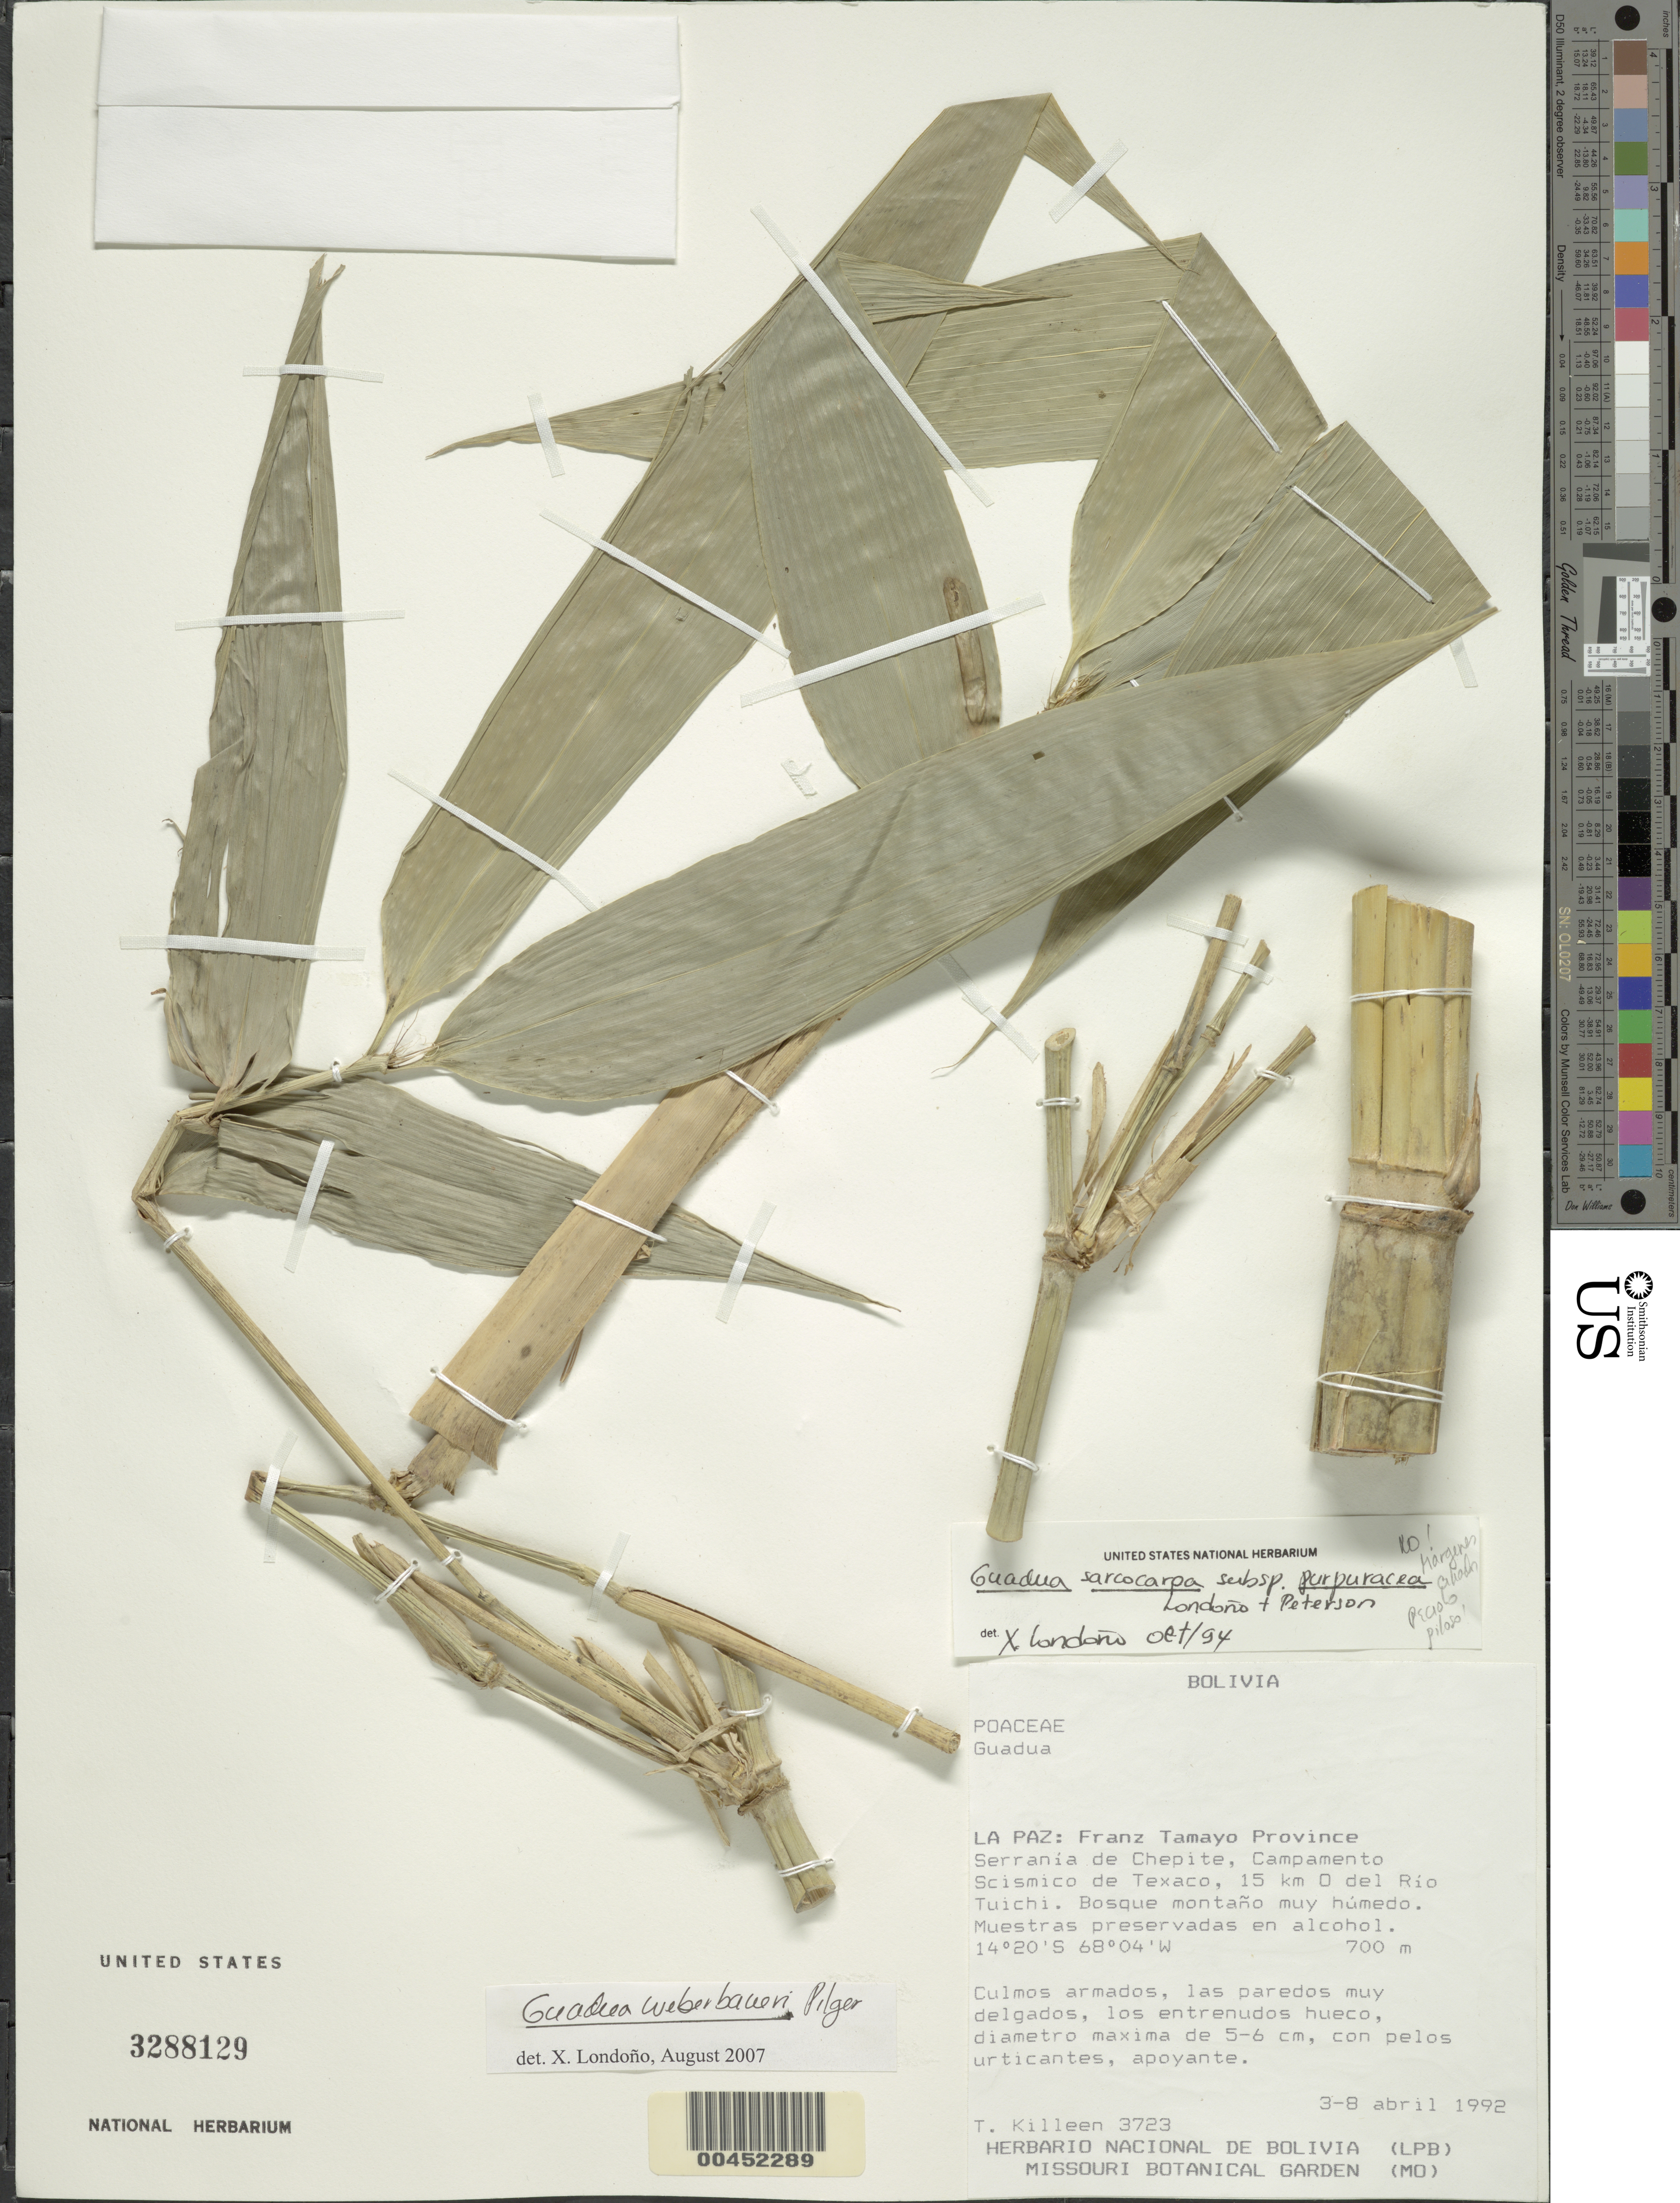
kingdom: Plantae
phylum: Tracheophyta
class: Liliopsida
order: Poales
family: Poaceae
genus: Guadua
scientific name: Guadua weberbaueri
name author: Pilg.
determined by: Londoño, X., (TULV), Jardin Botanico "Juan Maria Cespedes"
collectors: T. Killeen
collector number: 3723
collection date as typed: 03 Apr 1992 to 08 Apr 1992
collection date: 1992-04-03/1992-04-08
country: Bolivia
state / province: La Paz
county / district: Franz Tamayo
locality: Serrania de Chepite, Campamento Scismico de Texaco, 15 km W del Rio Tuichi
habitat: Bosque montano muy humedo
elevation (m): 700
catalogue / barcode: US 3288129